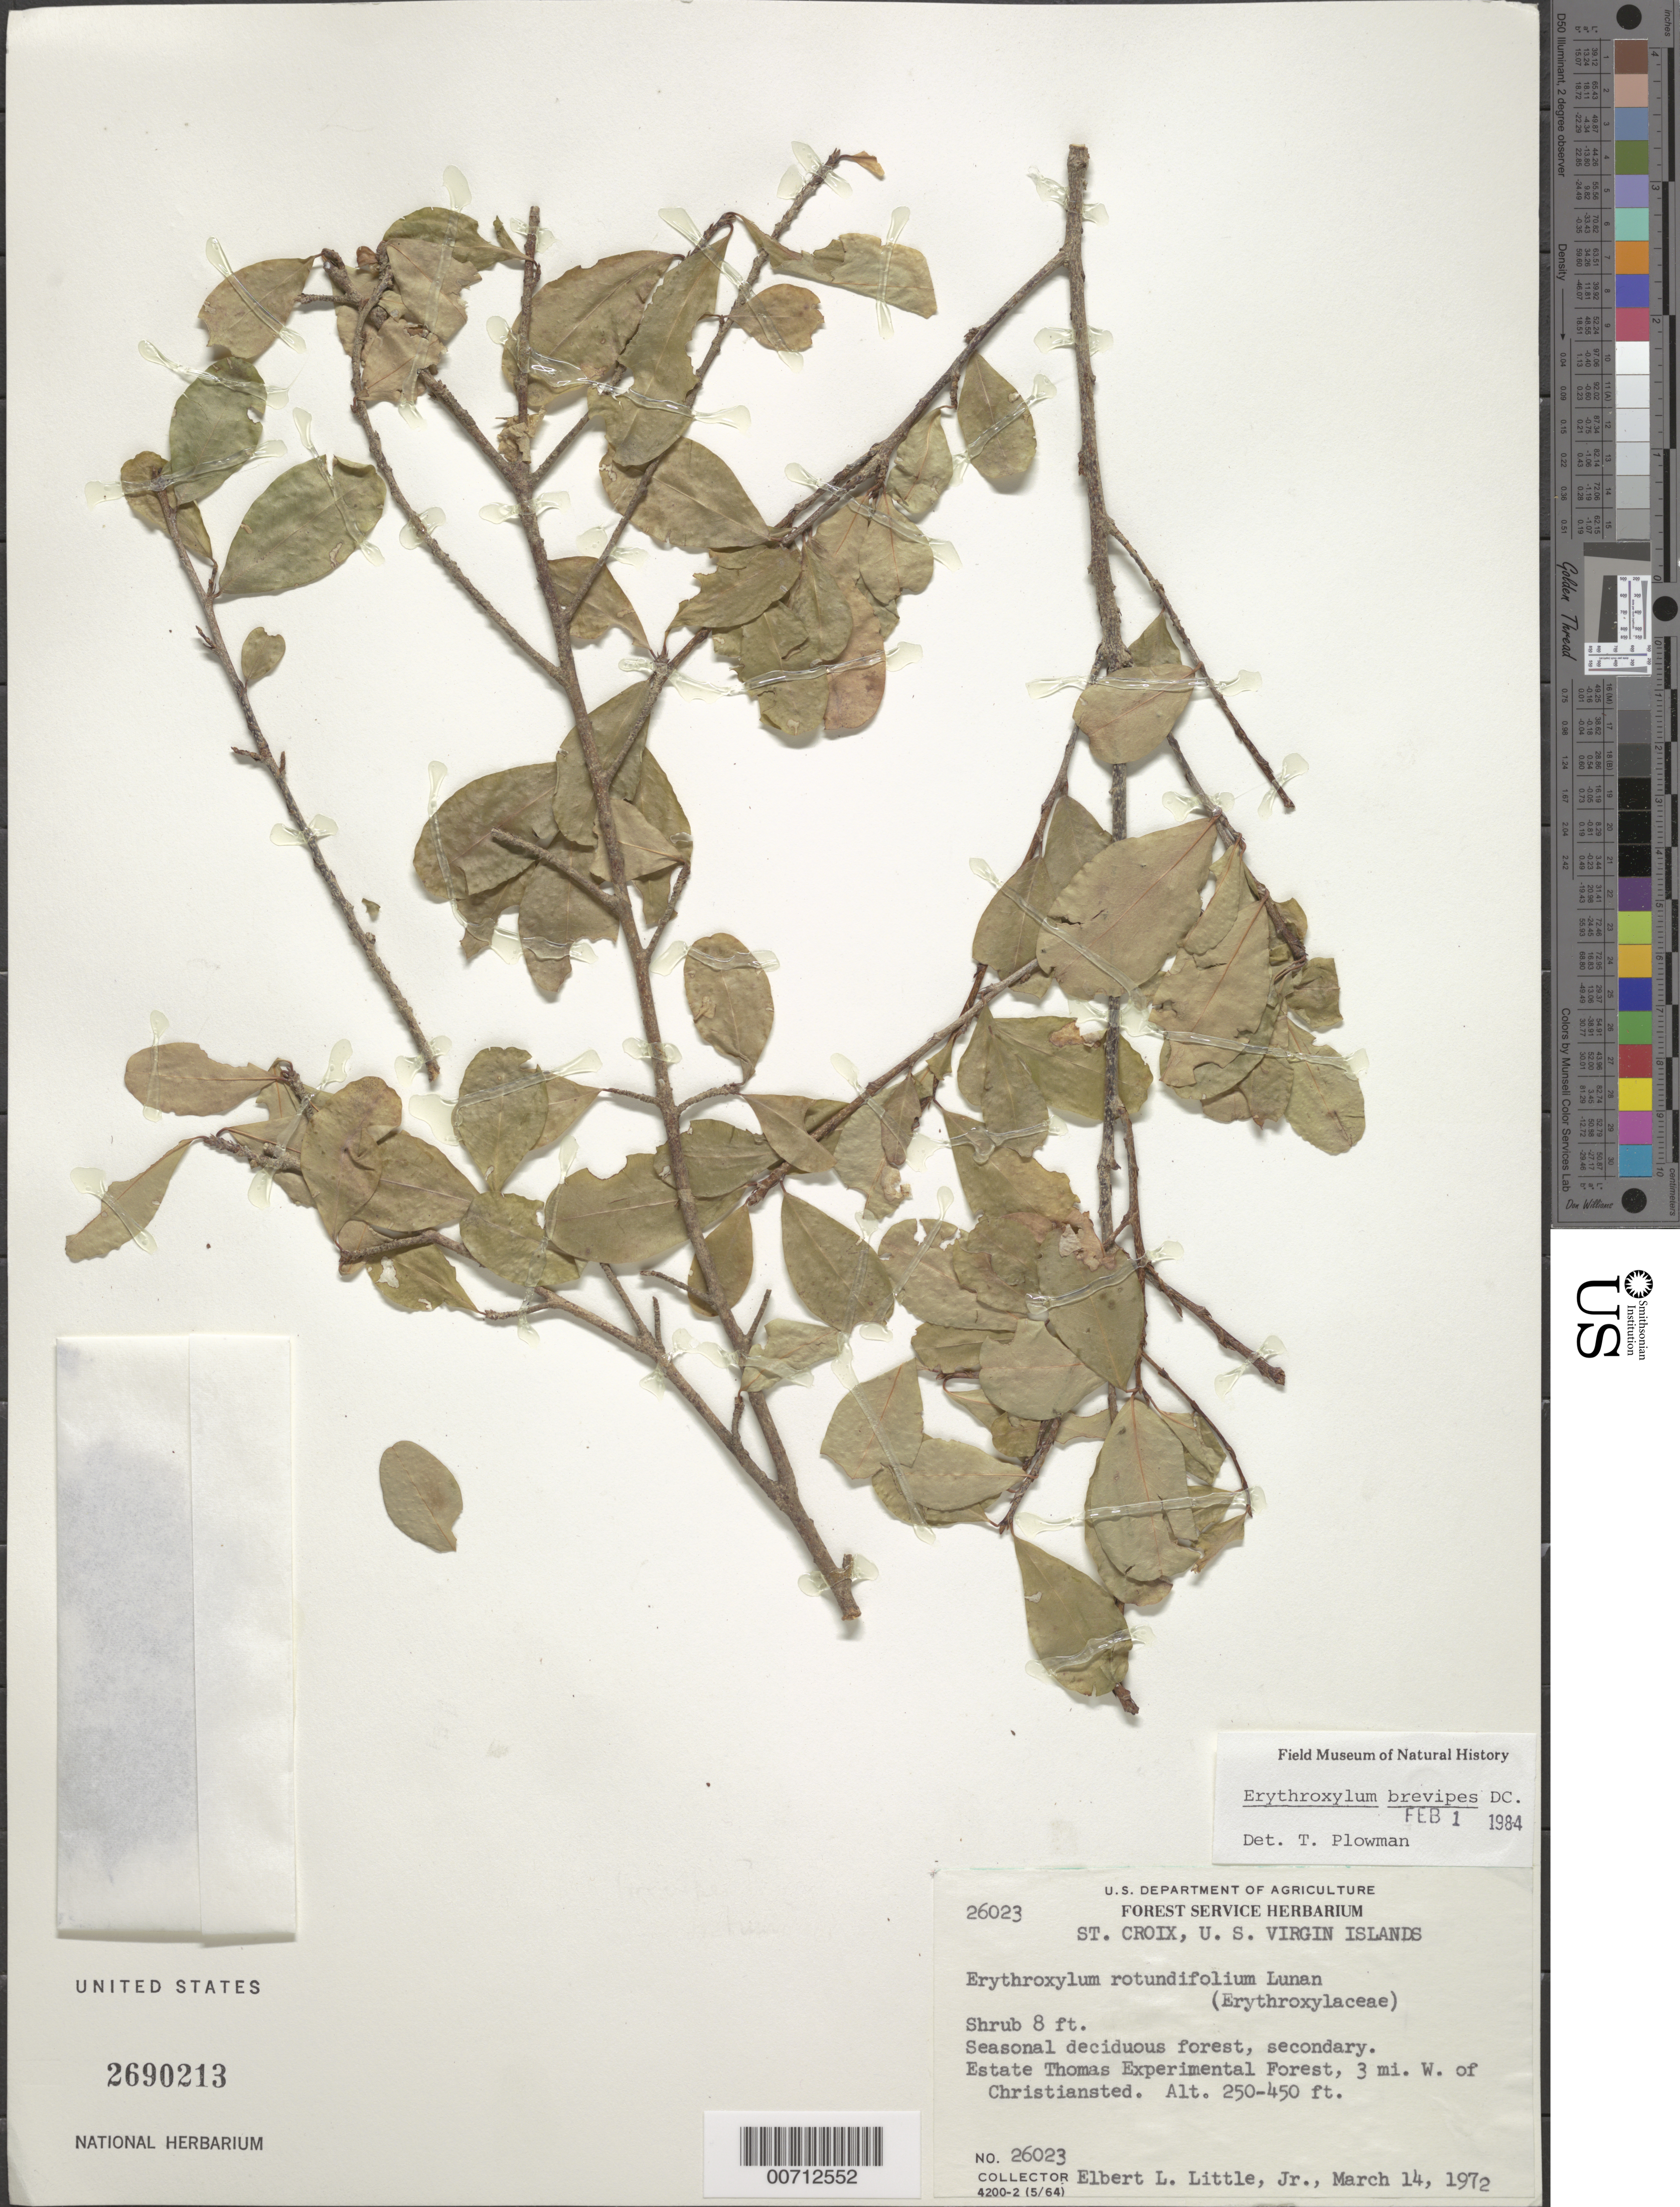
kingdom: Plantae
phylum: Tracheophyta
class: Magnoliopsida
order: Malpighiales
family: Erythroxylaceae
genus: Erythroxylum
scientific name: Erythroxylum brevipes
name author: DC.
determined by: Plowman, Timothy C.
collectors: E. L. Little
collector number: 26023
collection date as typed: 14 Mar 1972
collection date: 1972-03-14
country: U.S. Virgin Islands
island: St. Croix Island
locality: Estate Thomas Exp. Forest, 3 mi W of Christiansted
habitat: Seasonal deciduous forest, secondary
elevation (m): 76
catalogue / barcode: US 2690213